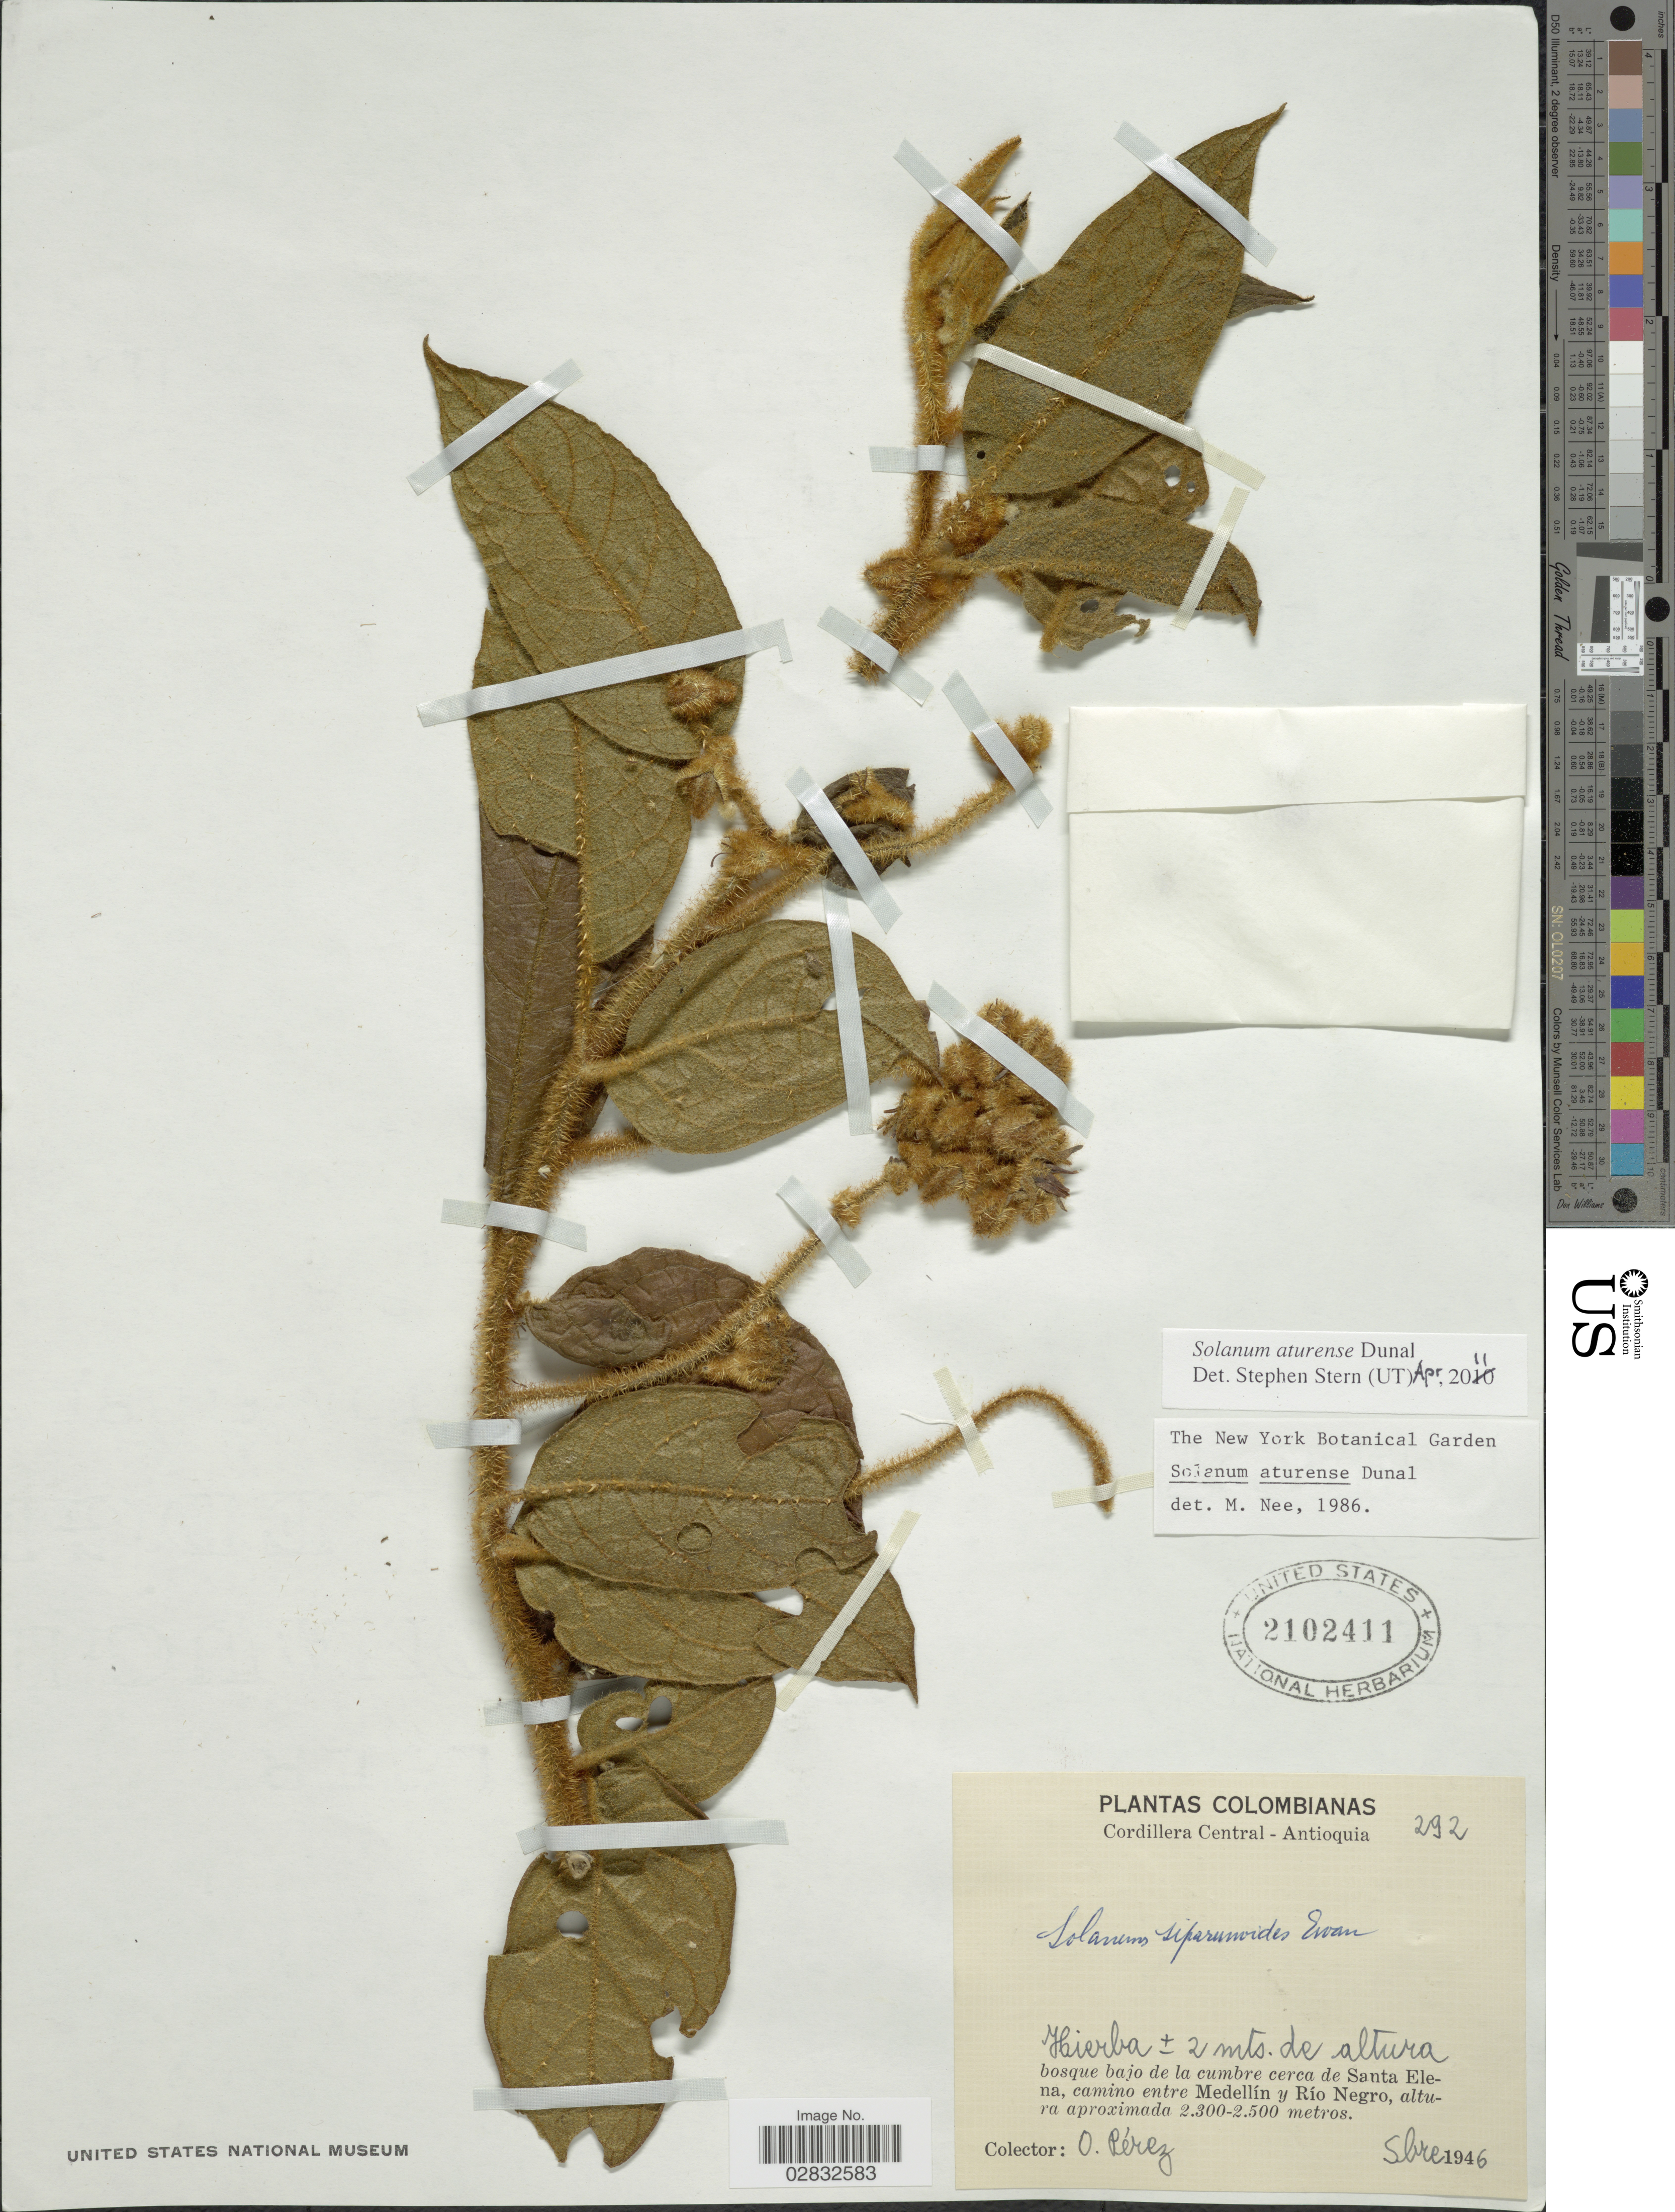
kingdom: Plantae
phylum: Tracheophyta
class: Magnoliopsida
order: Solanales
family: Solanaceae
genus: Solanum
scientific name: Solanum aturense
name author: Humb. & Bonpl. ex Dunal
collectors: O. Perez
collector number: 292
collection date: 1946-09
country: Colombia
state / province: Antioquia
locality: Cordillera Central, Antioquia, bosque bajo de la cumbre cerca de Santa Elena, camino entre Medellín y Río Negro.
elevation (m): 2300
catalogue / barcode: US 2102411